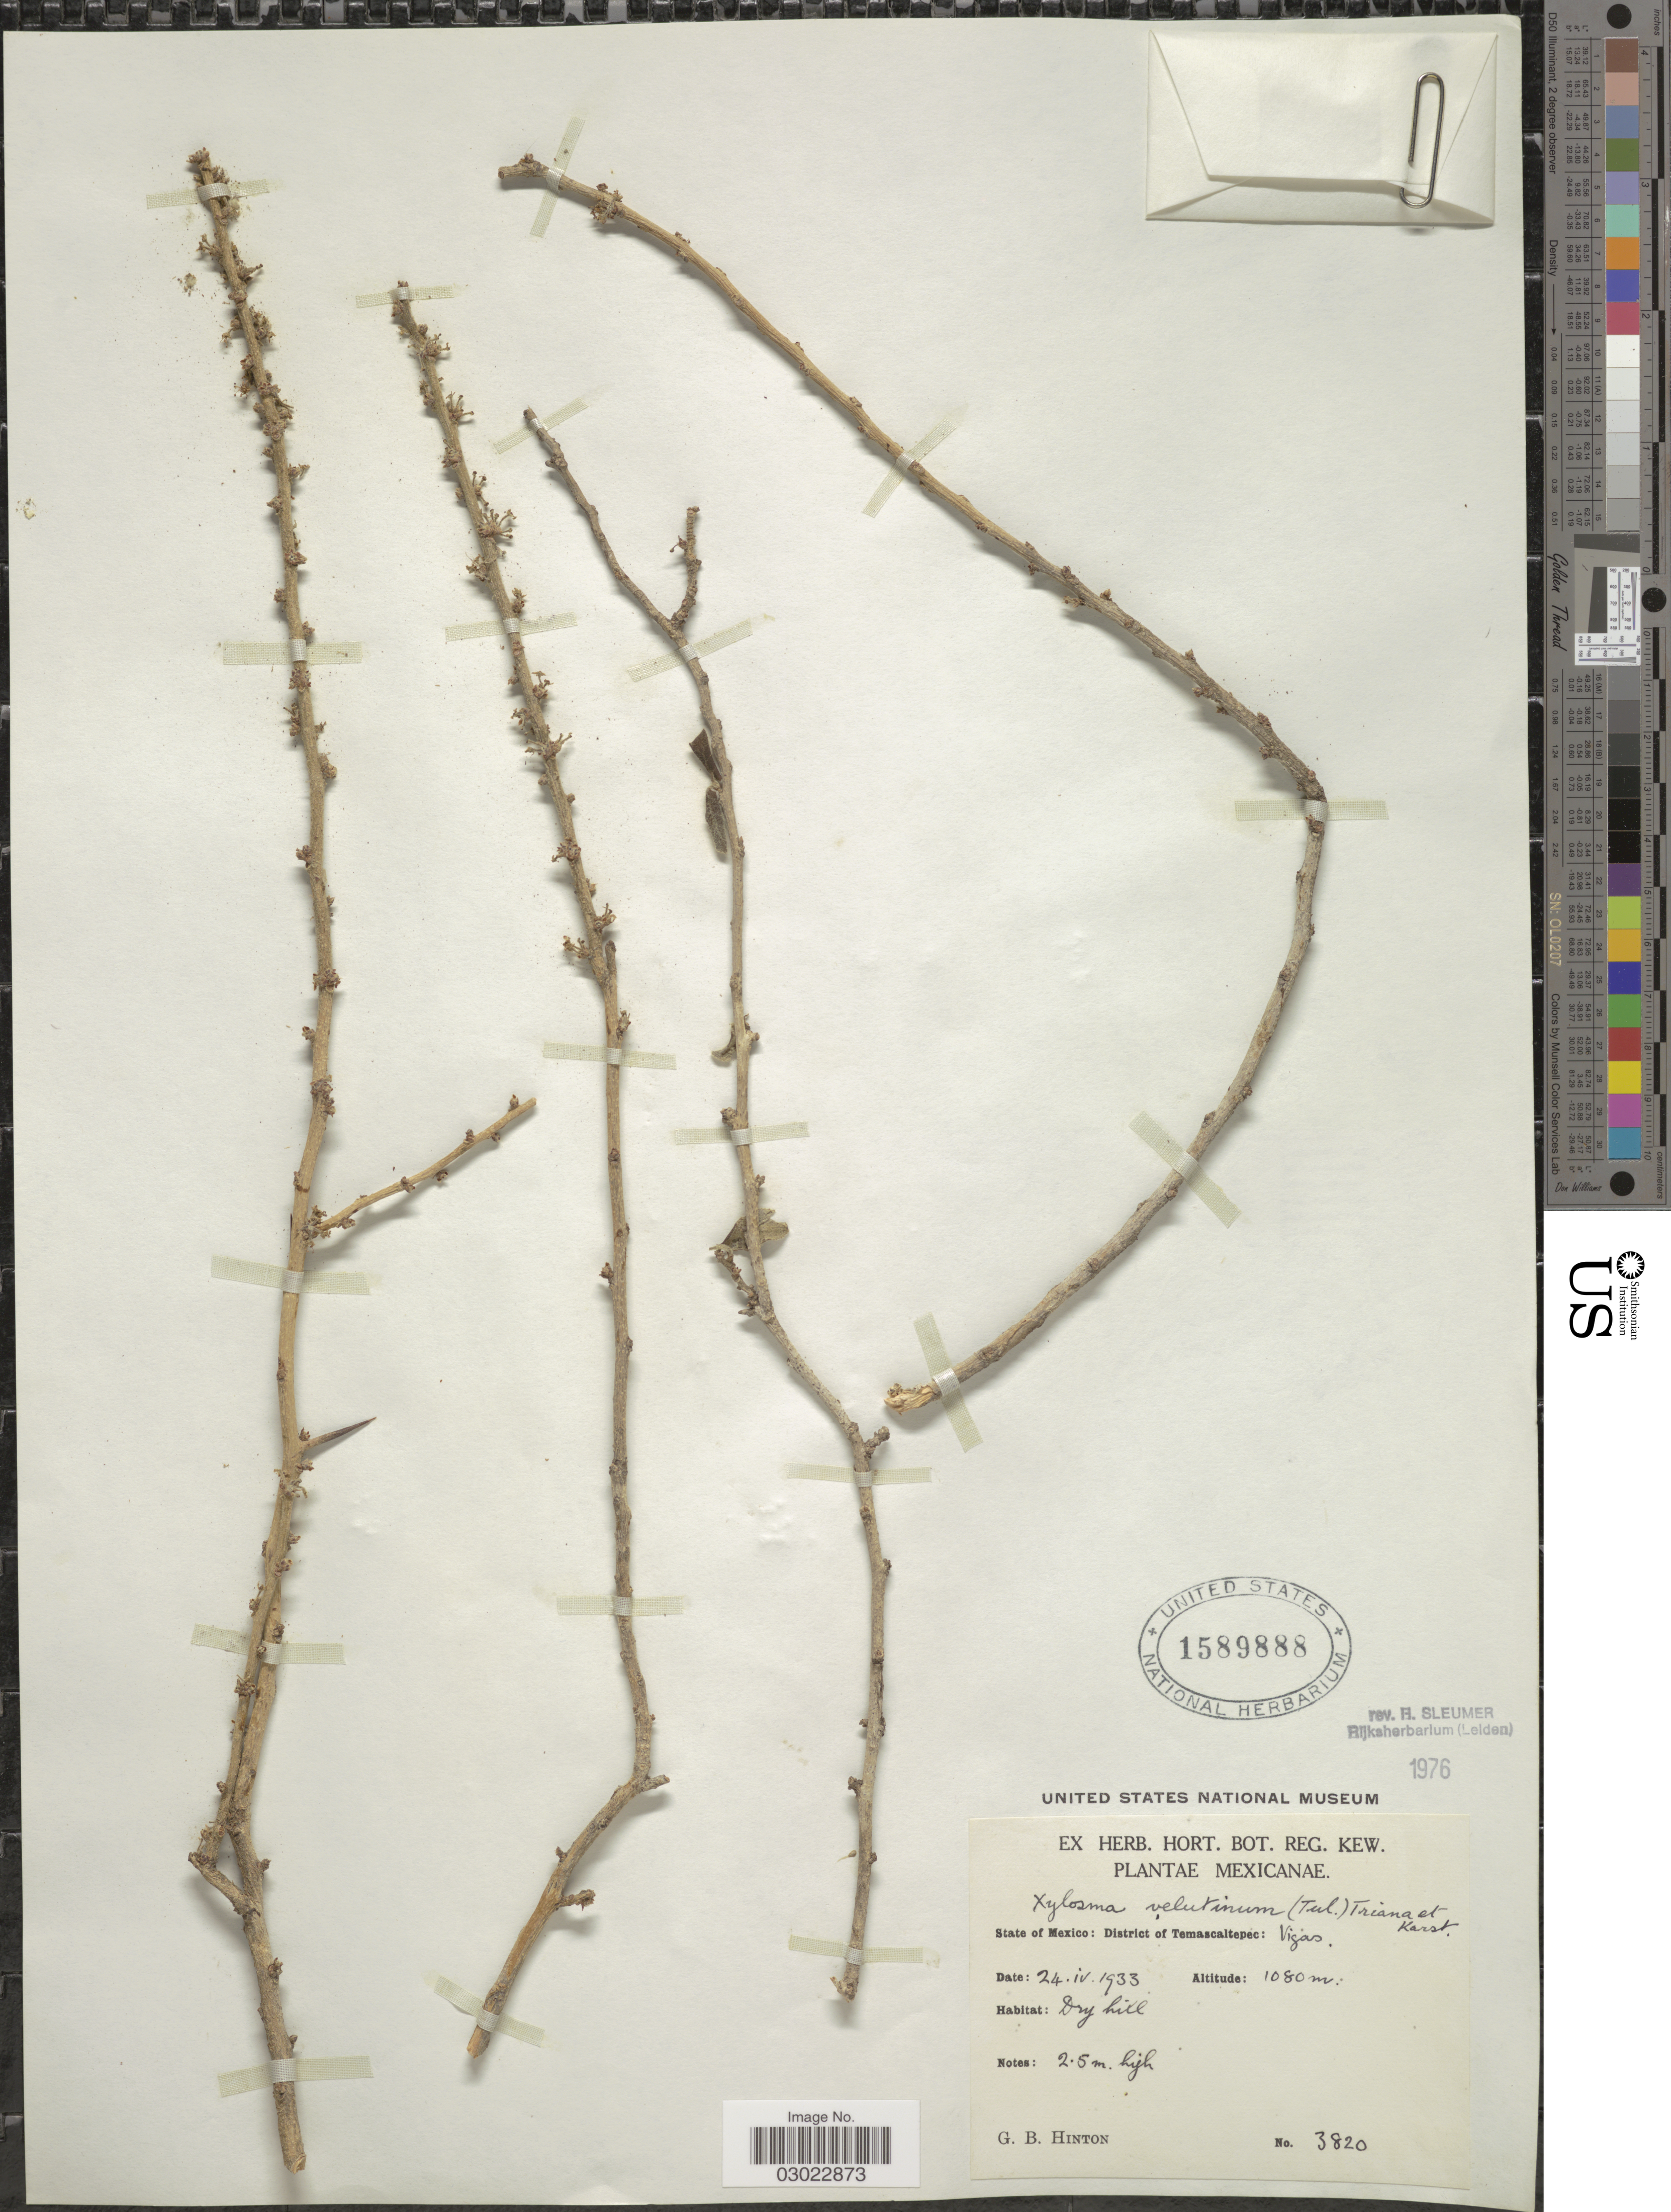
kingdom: Plantae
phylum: Tracheophyta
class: Magnoliopsida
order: Malpighiales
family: Salicaceae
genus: Xylosma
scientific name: Xylosma velutina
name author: (Tul.) Triana & Planch.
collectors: G. B. Hinton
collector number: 3820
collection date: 1933-04-24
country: Mexico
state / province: México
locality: District of Temascaltepec: Vigas.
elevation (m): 1080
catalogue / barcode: US 1589888